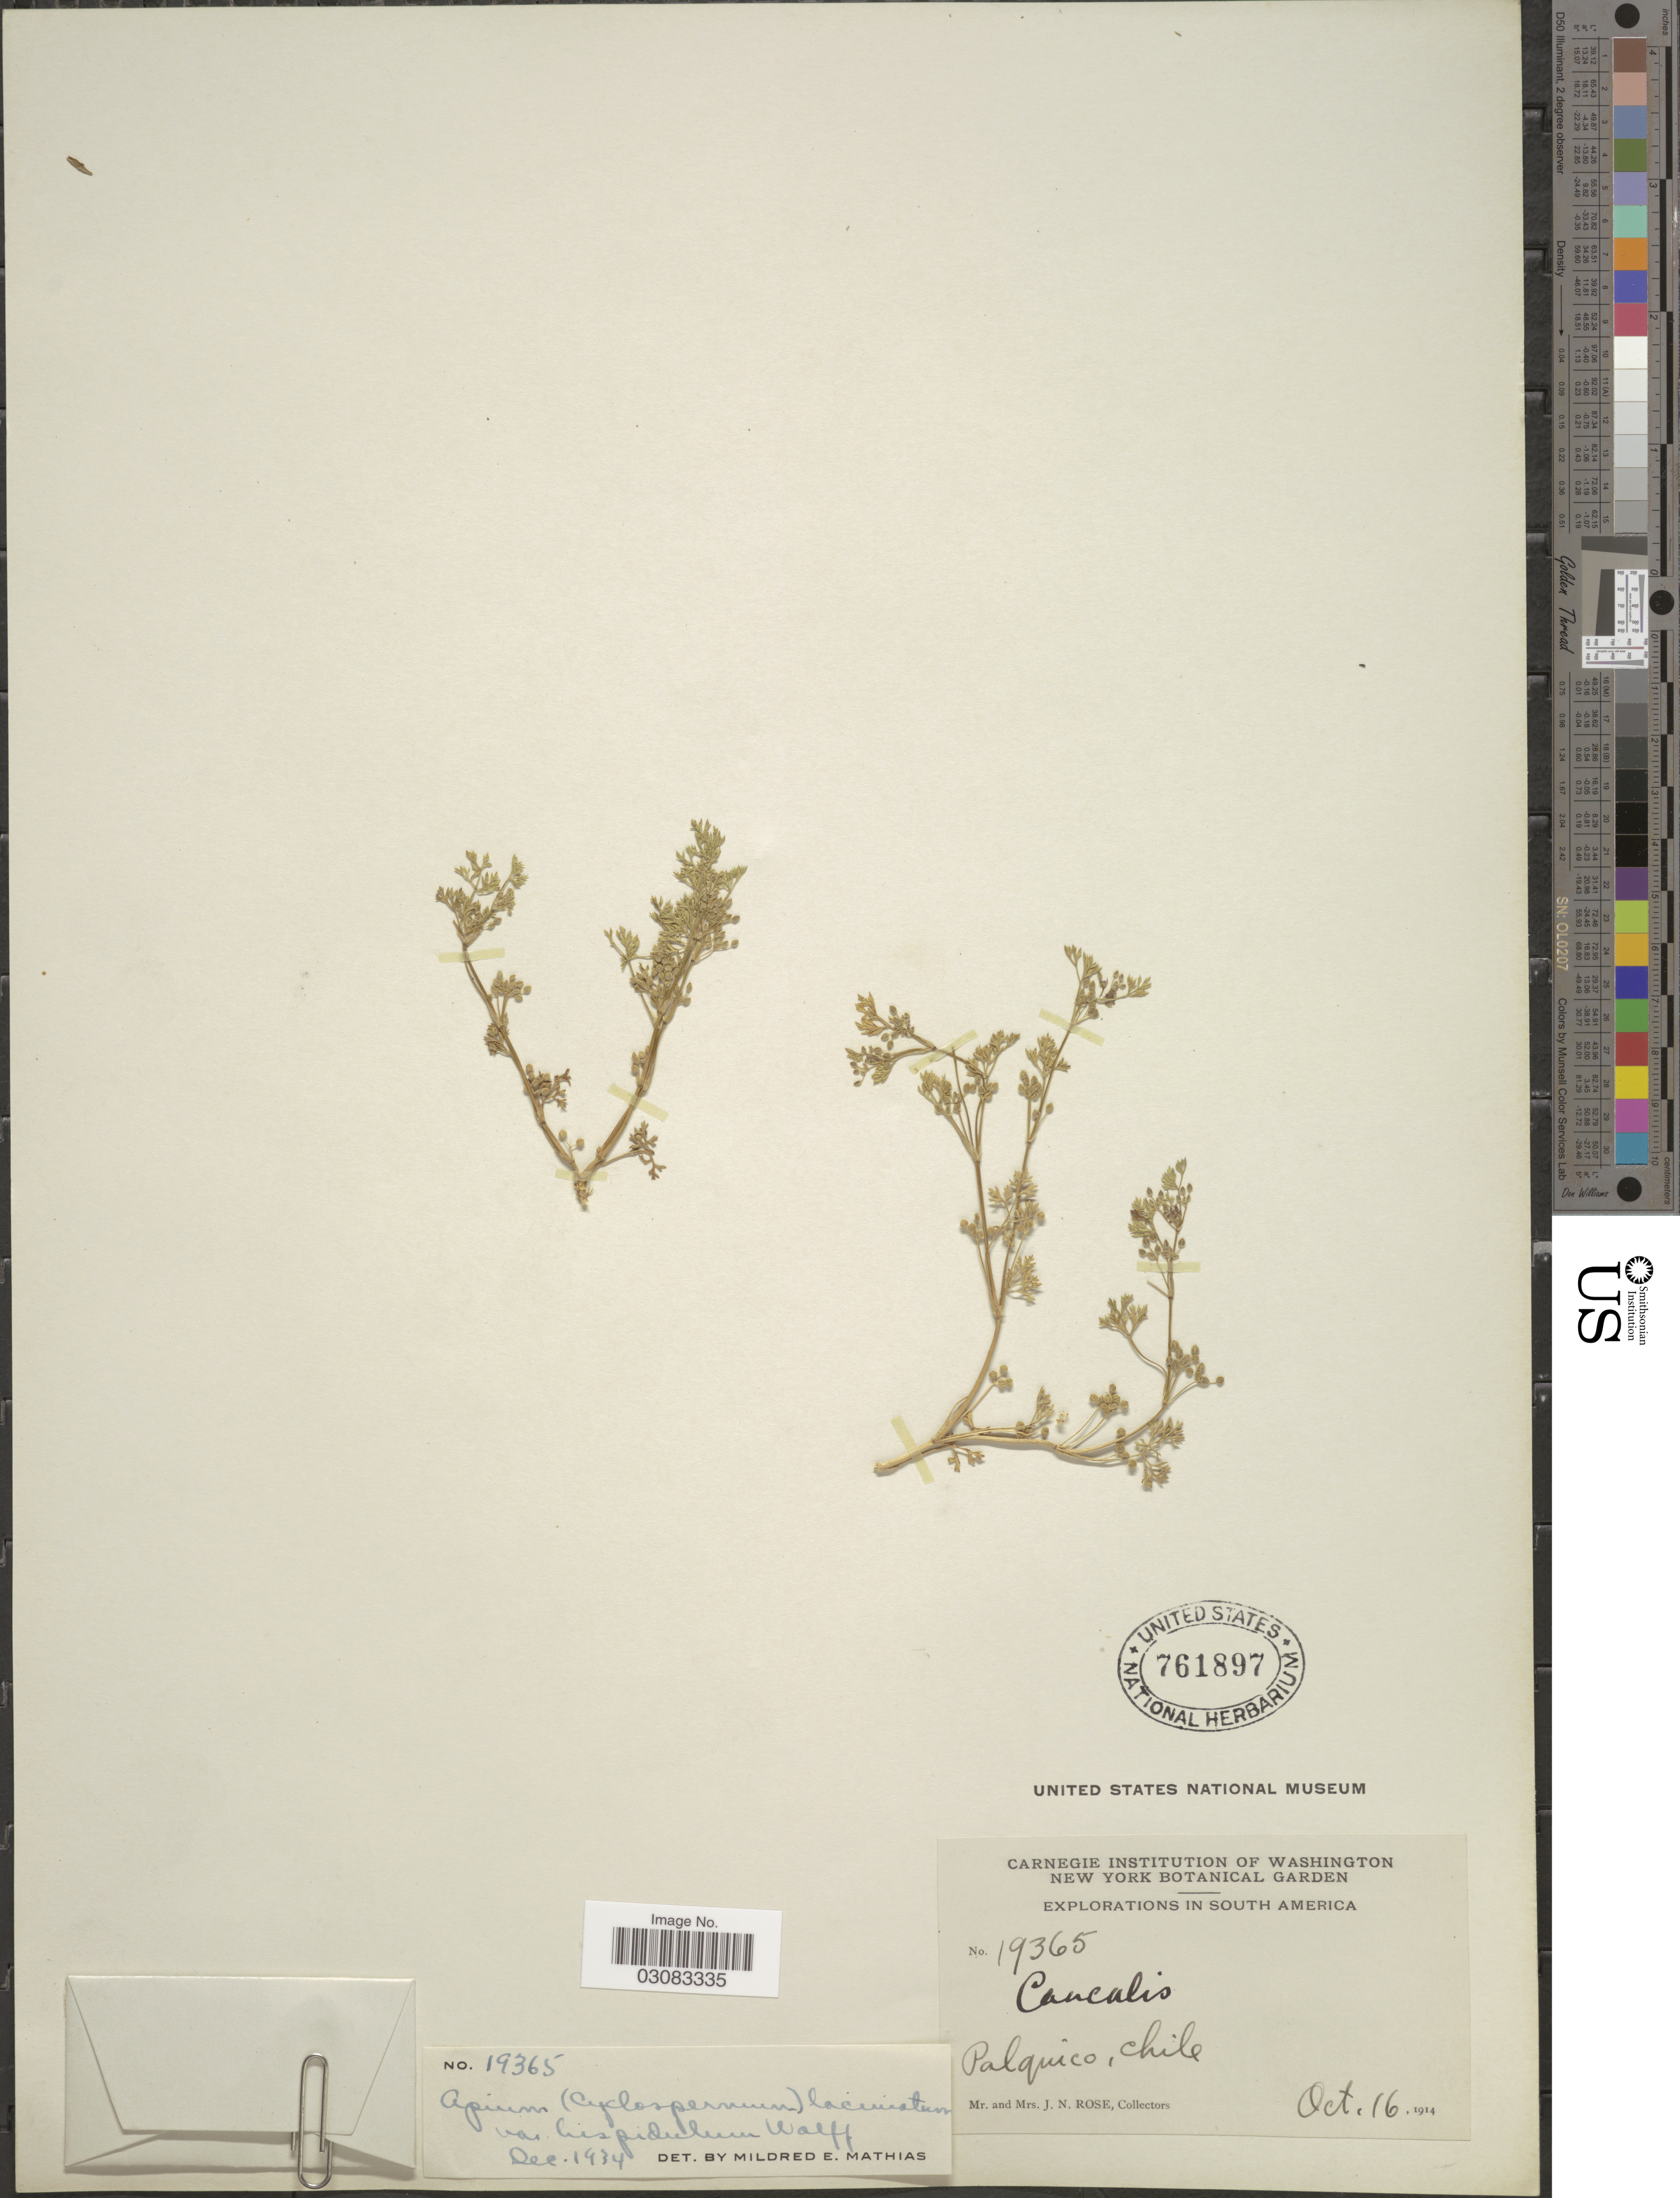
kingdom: Plantae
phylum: Tracheophyta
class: Magnoliopsida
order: Apiales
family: Apiaceae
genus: Cyclospermum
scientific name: Cyclospermum laciniatum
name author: (DC.) Constance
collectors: J. N. Rose & L. B. Rose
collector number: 19365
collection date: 1914-10-16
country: Chile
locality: Palquico.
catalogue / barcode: US 761897